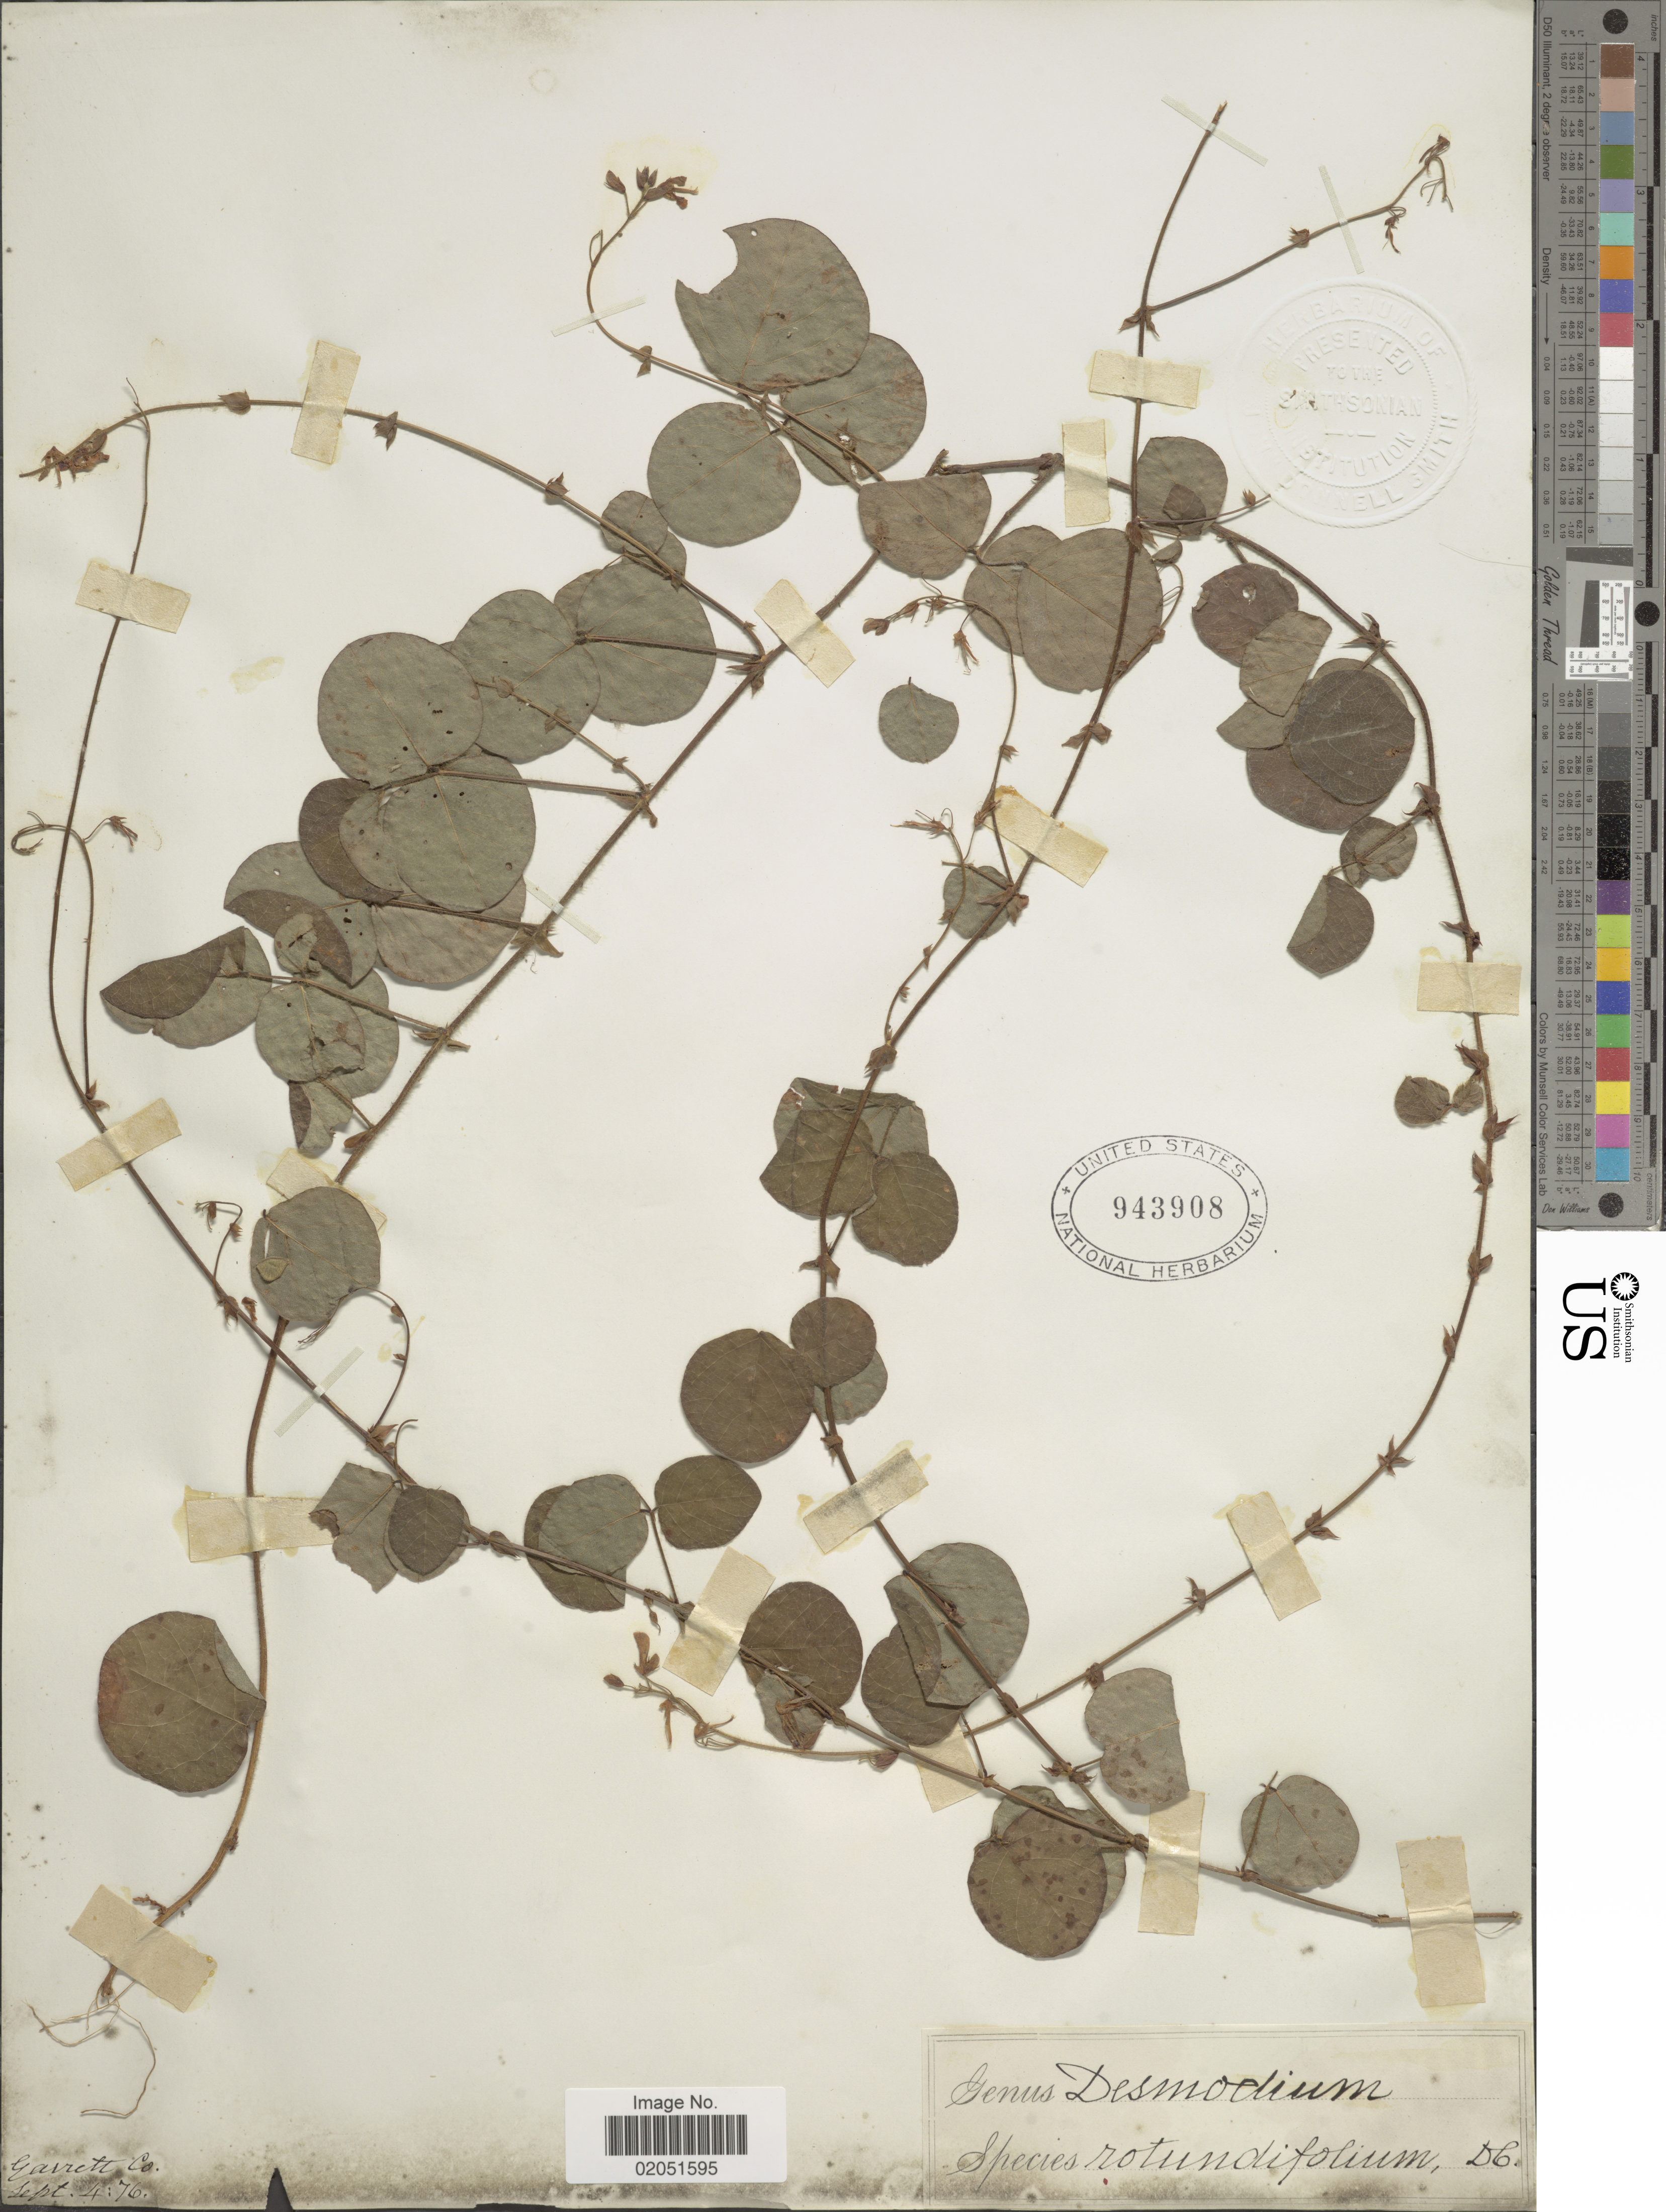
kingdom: Plantae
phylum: Tracheophyta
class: Magnoliopsida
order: Fabales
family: Fabaceae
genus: Desmodium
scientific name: Desmodium rotundifolium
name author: DC.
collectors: J. Donnell Smith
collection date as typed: Transcribed d/m/y: 4/9/76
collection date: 1876-09-04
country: United States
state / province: Maryland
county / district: Garrett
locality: Garrett Co.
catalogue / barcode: US 943908